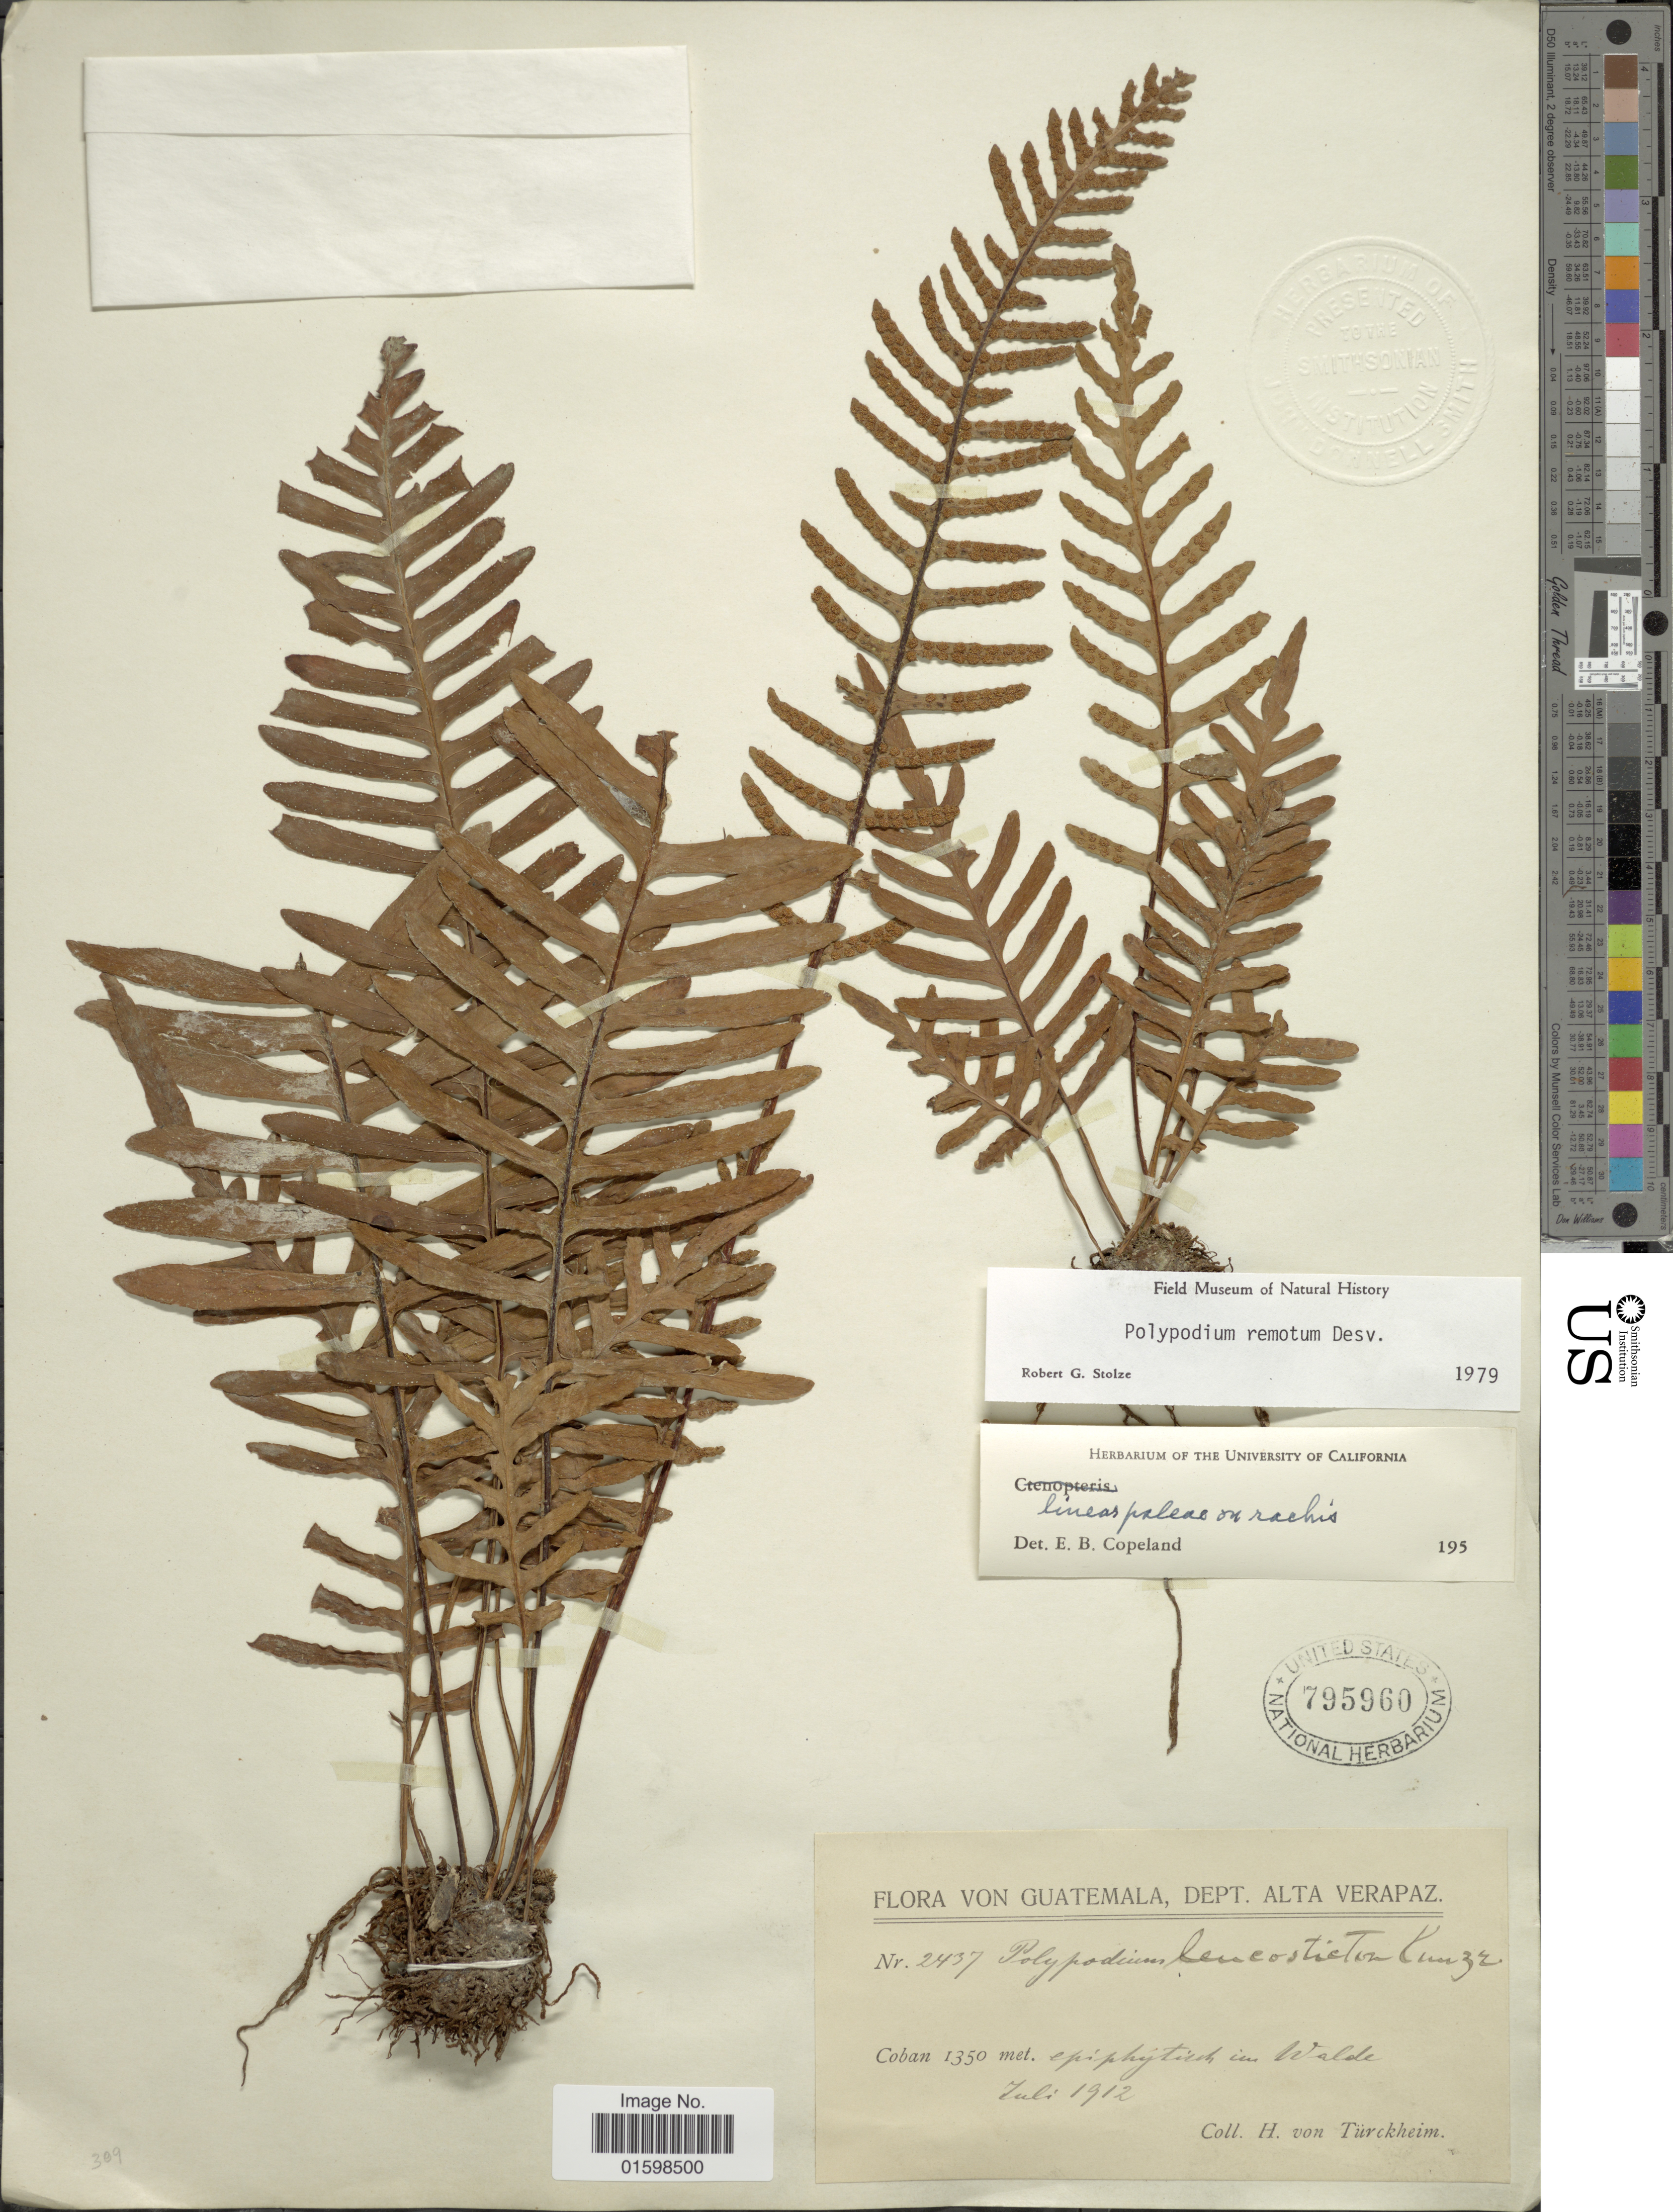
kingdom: Plantae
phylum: Tracheophyta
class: Polypodiopsida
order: Polypodiales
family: Polypodiaceae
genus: Pleopeltis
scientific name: Pleopeltis remota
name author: (Desv.) A.R. Sm.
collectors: H. von Türckheim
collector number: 2437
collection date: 1912-07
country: Guatemala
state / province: Alta Verapaz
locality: Coban, epiphytich in Walde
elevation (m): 1350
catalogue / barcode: US 795960